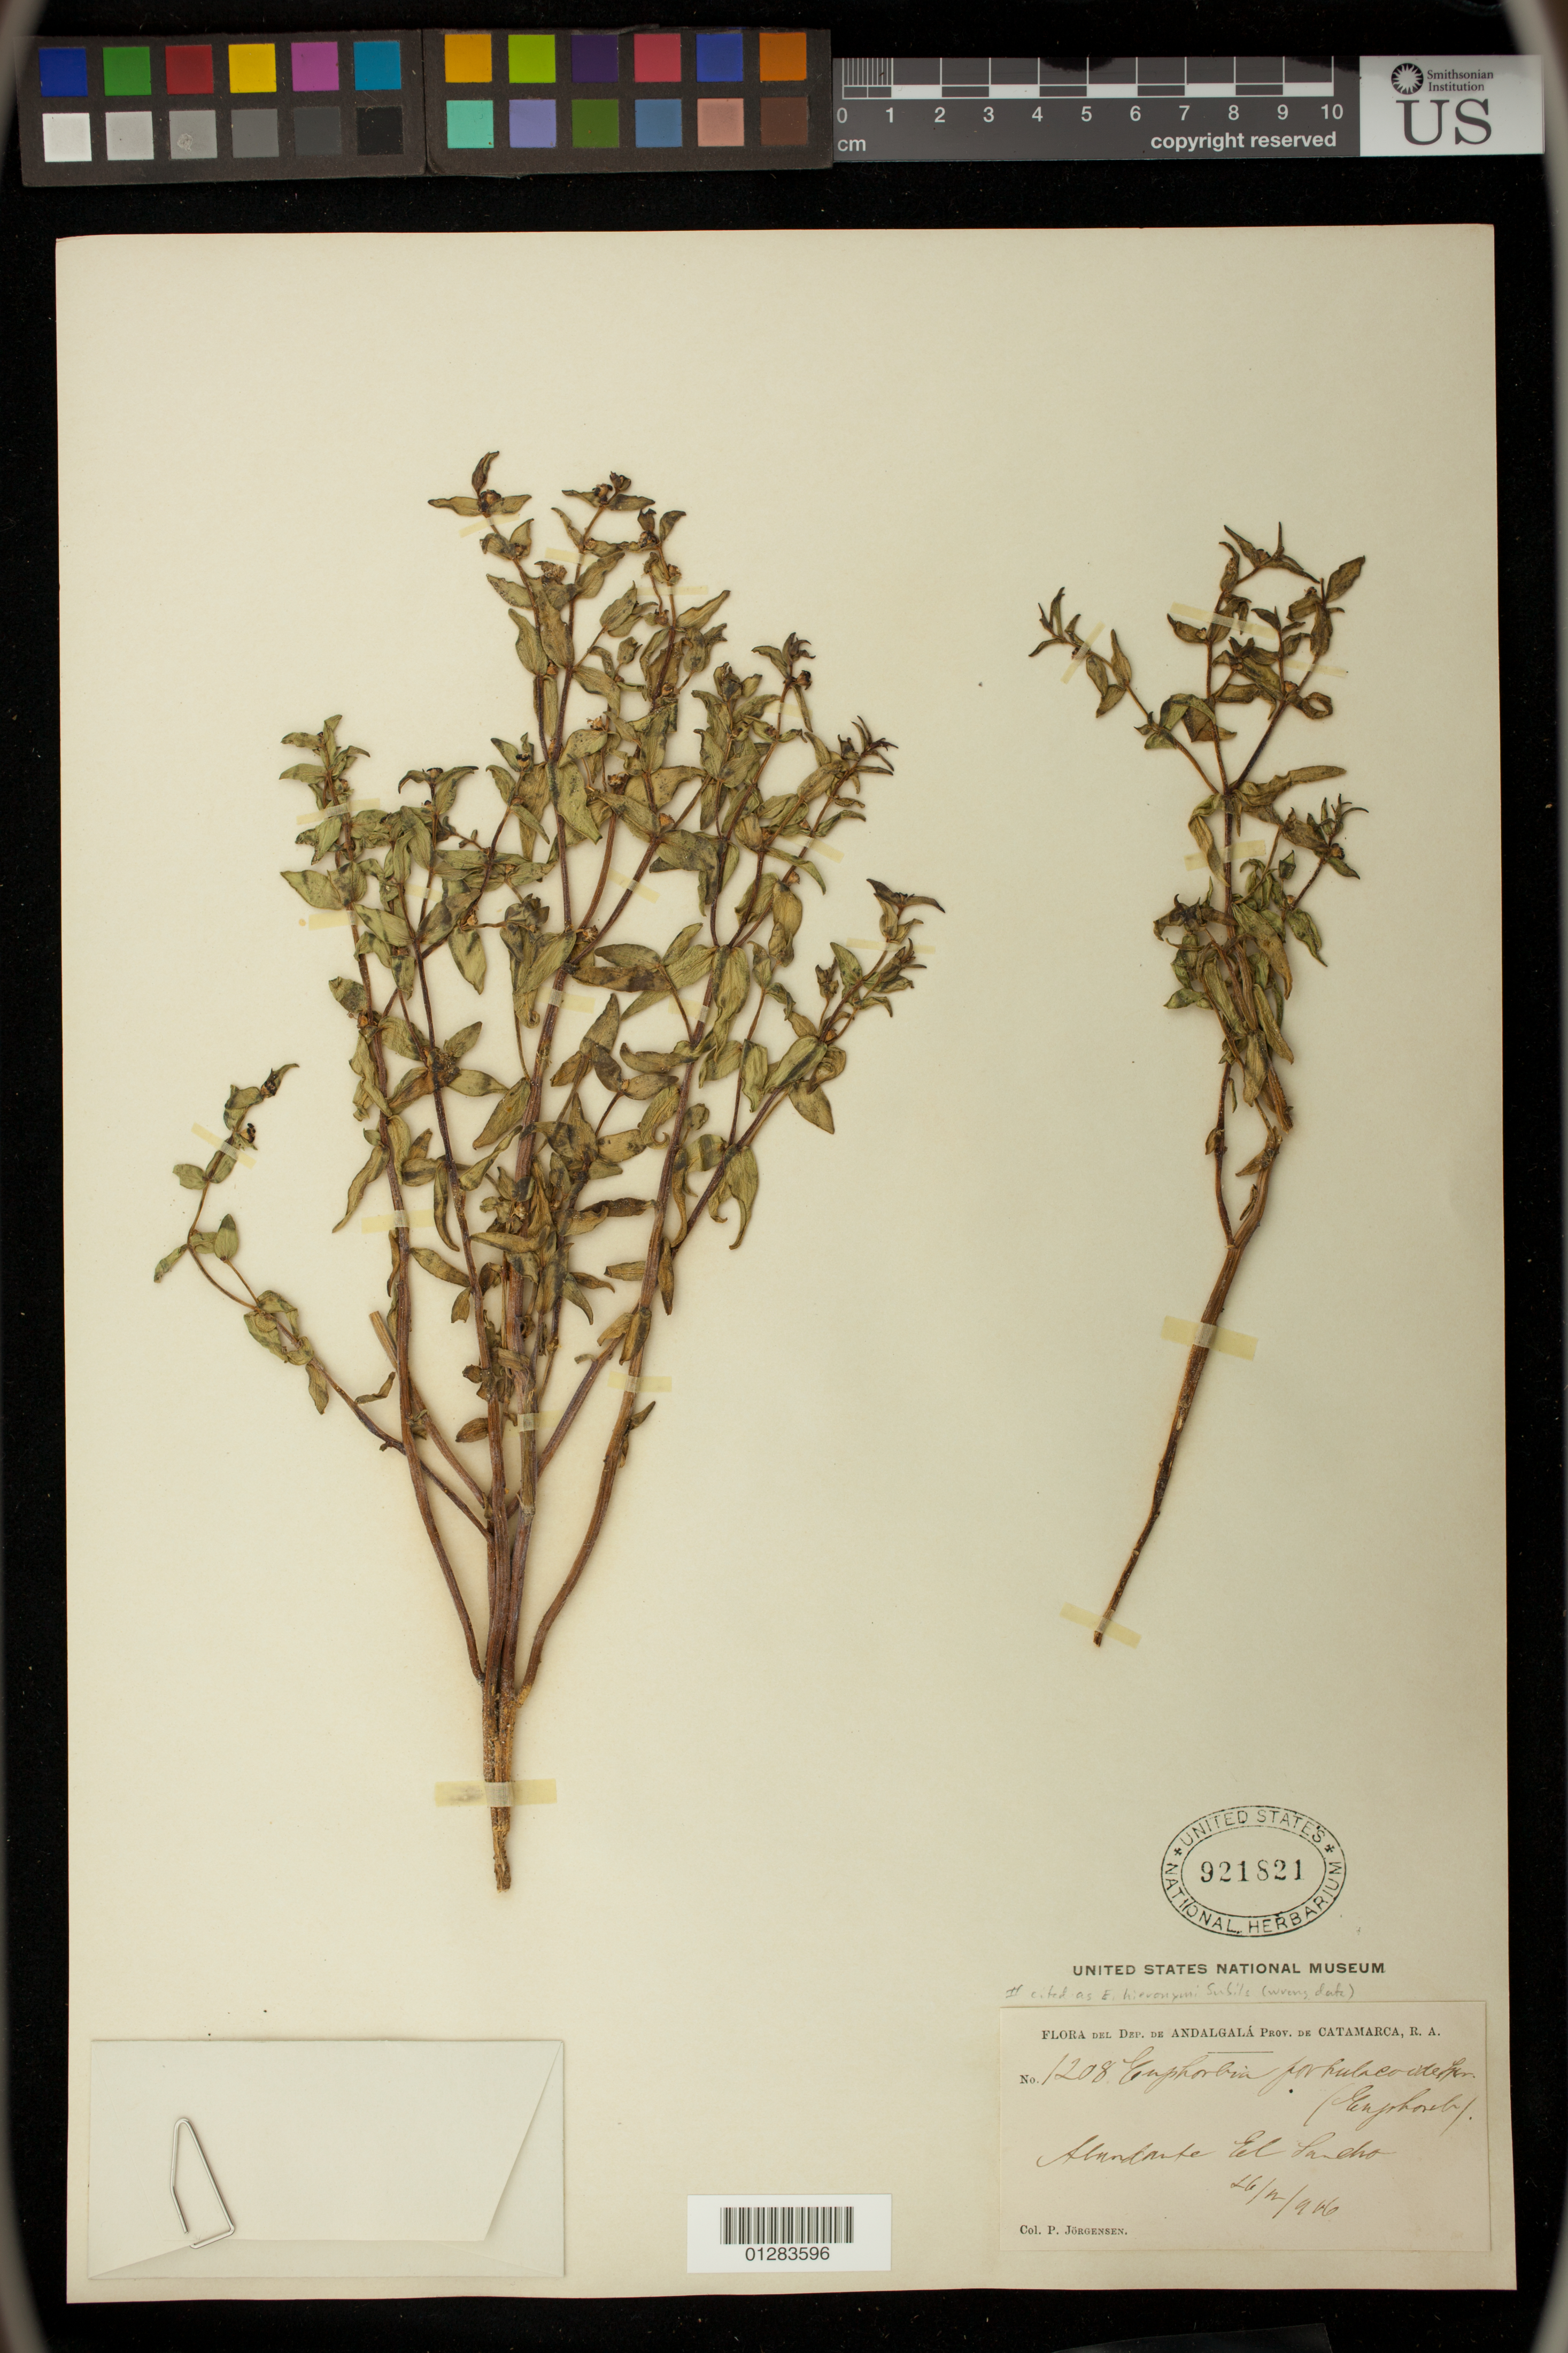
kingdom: Plantae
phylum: Tracheophyta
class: Magnoliopsida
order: Malpighiales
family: Euphorbiaceae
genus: Euphorbia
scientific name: Euphorbia hieronymi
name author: Subils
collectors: P. Jorgensen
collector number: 1208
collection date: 1966-12-26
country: Argentina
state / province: Catamarca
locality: Departamento de Andalgalá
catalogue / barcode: US 921821